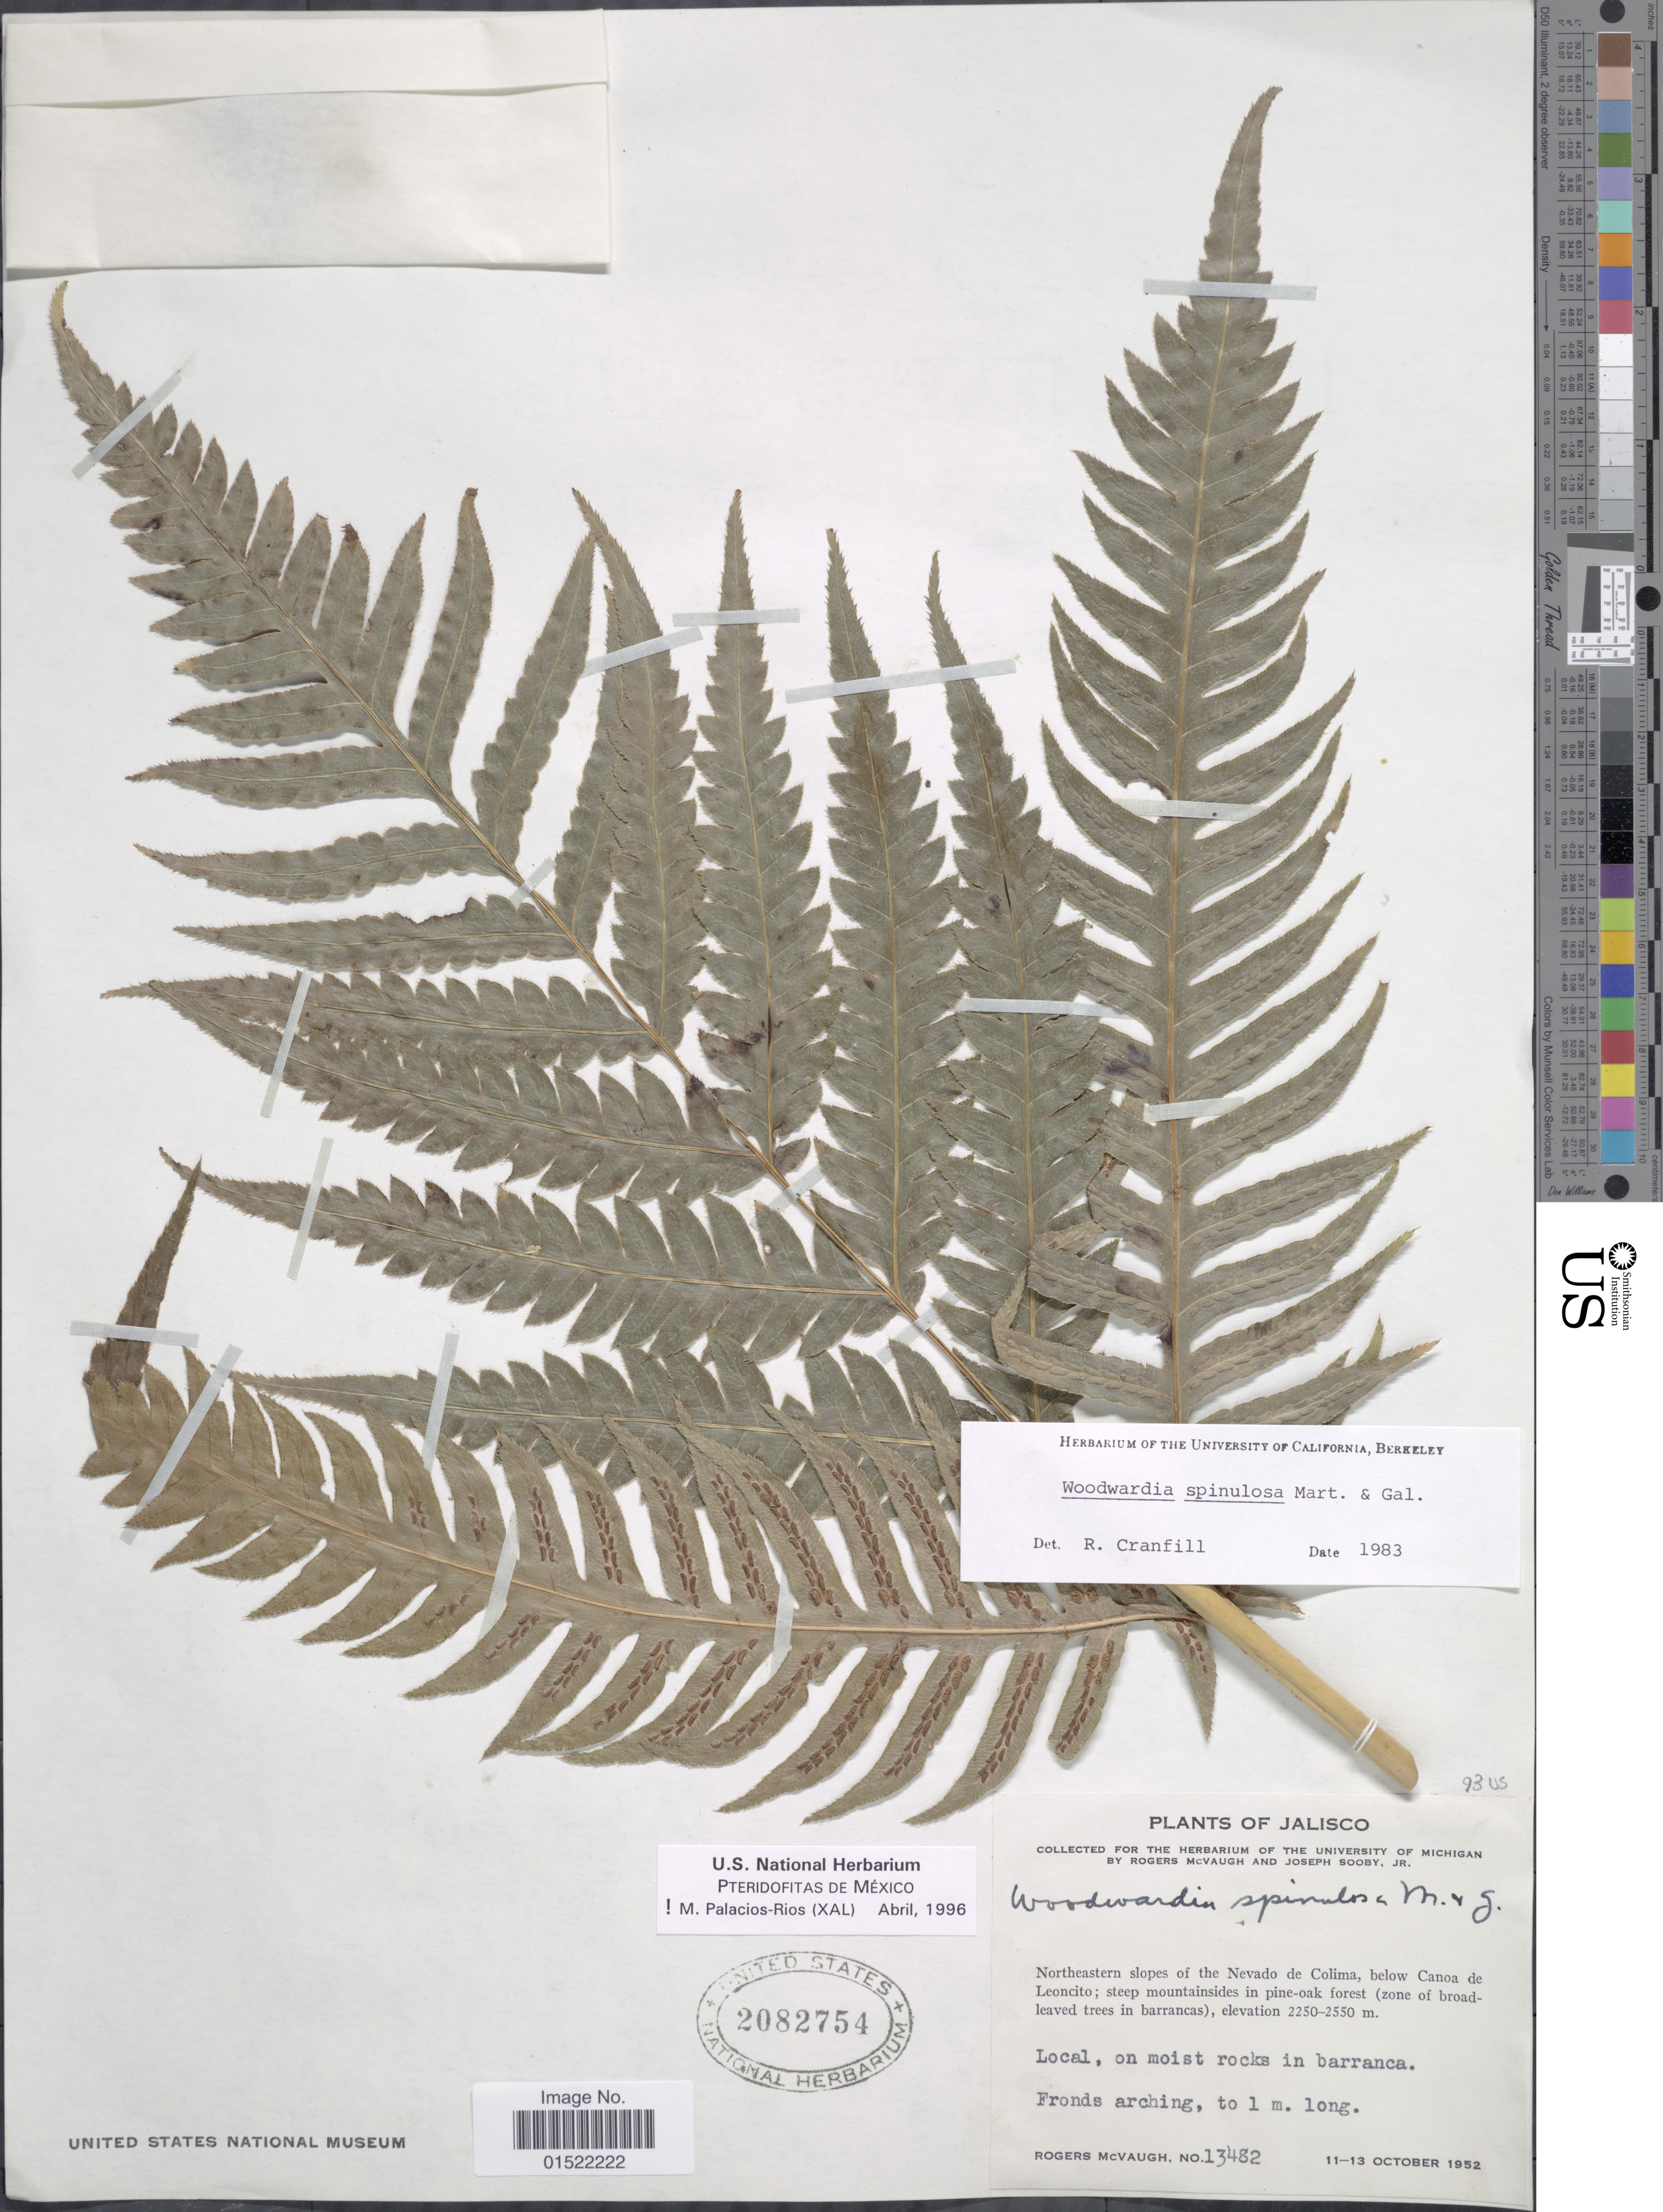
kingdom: Plantae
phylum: Tracheophyta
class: Polypodiopsida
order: Polypodiales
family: Blechnaceae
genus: Woodwardia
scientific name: Woodwardia spinulosa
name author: M. Martens & Galeotti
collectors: R. McVaugh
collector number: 13482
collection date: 1952-10-11/1952-10-13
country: Mexico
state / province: Jalisco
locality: Northeastern slopes of the Nevado de Colima, below Canoa de leoncito; steep mountainsides in pine-oak forest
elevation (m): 2250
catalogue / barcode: US 2082754